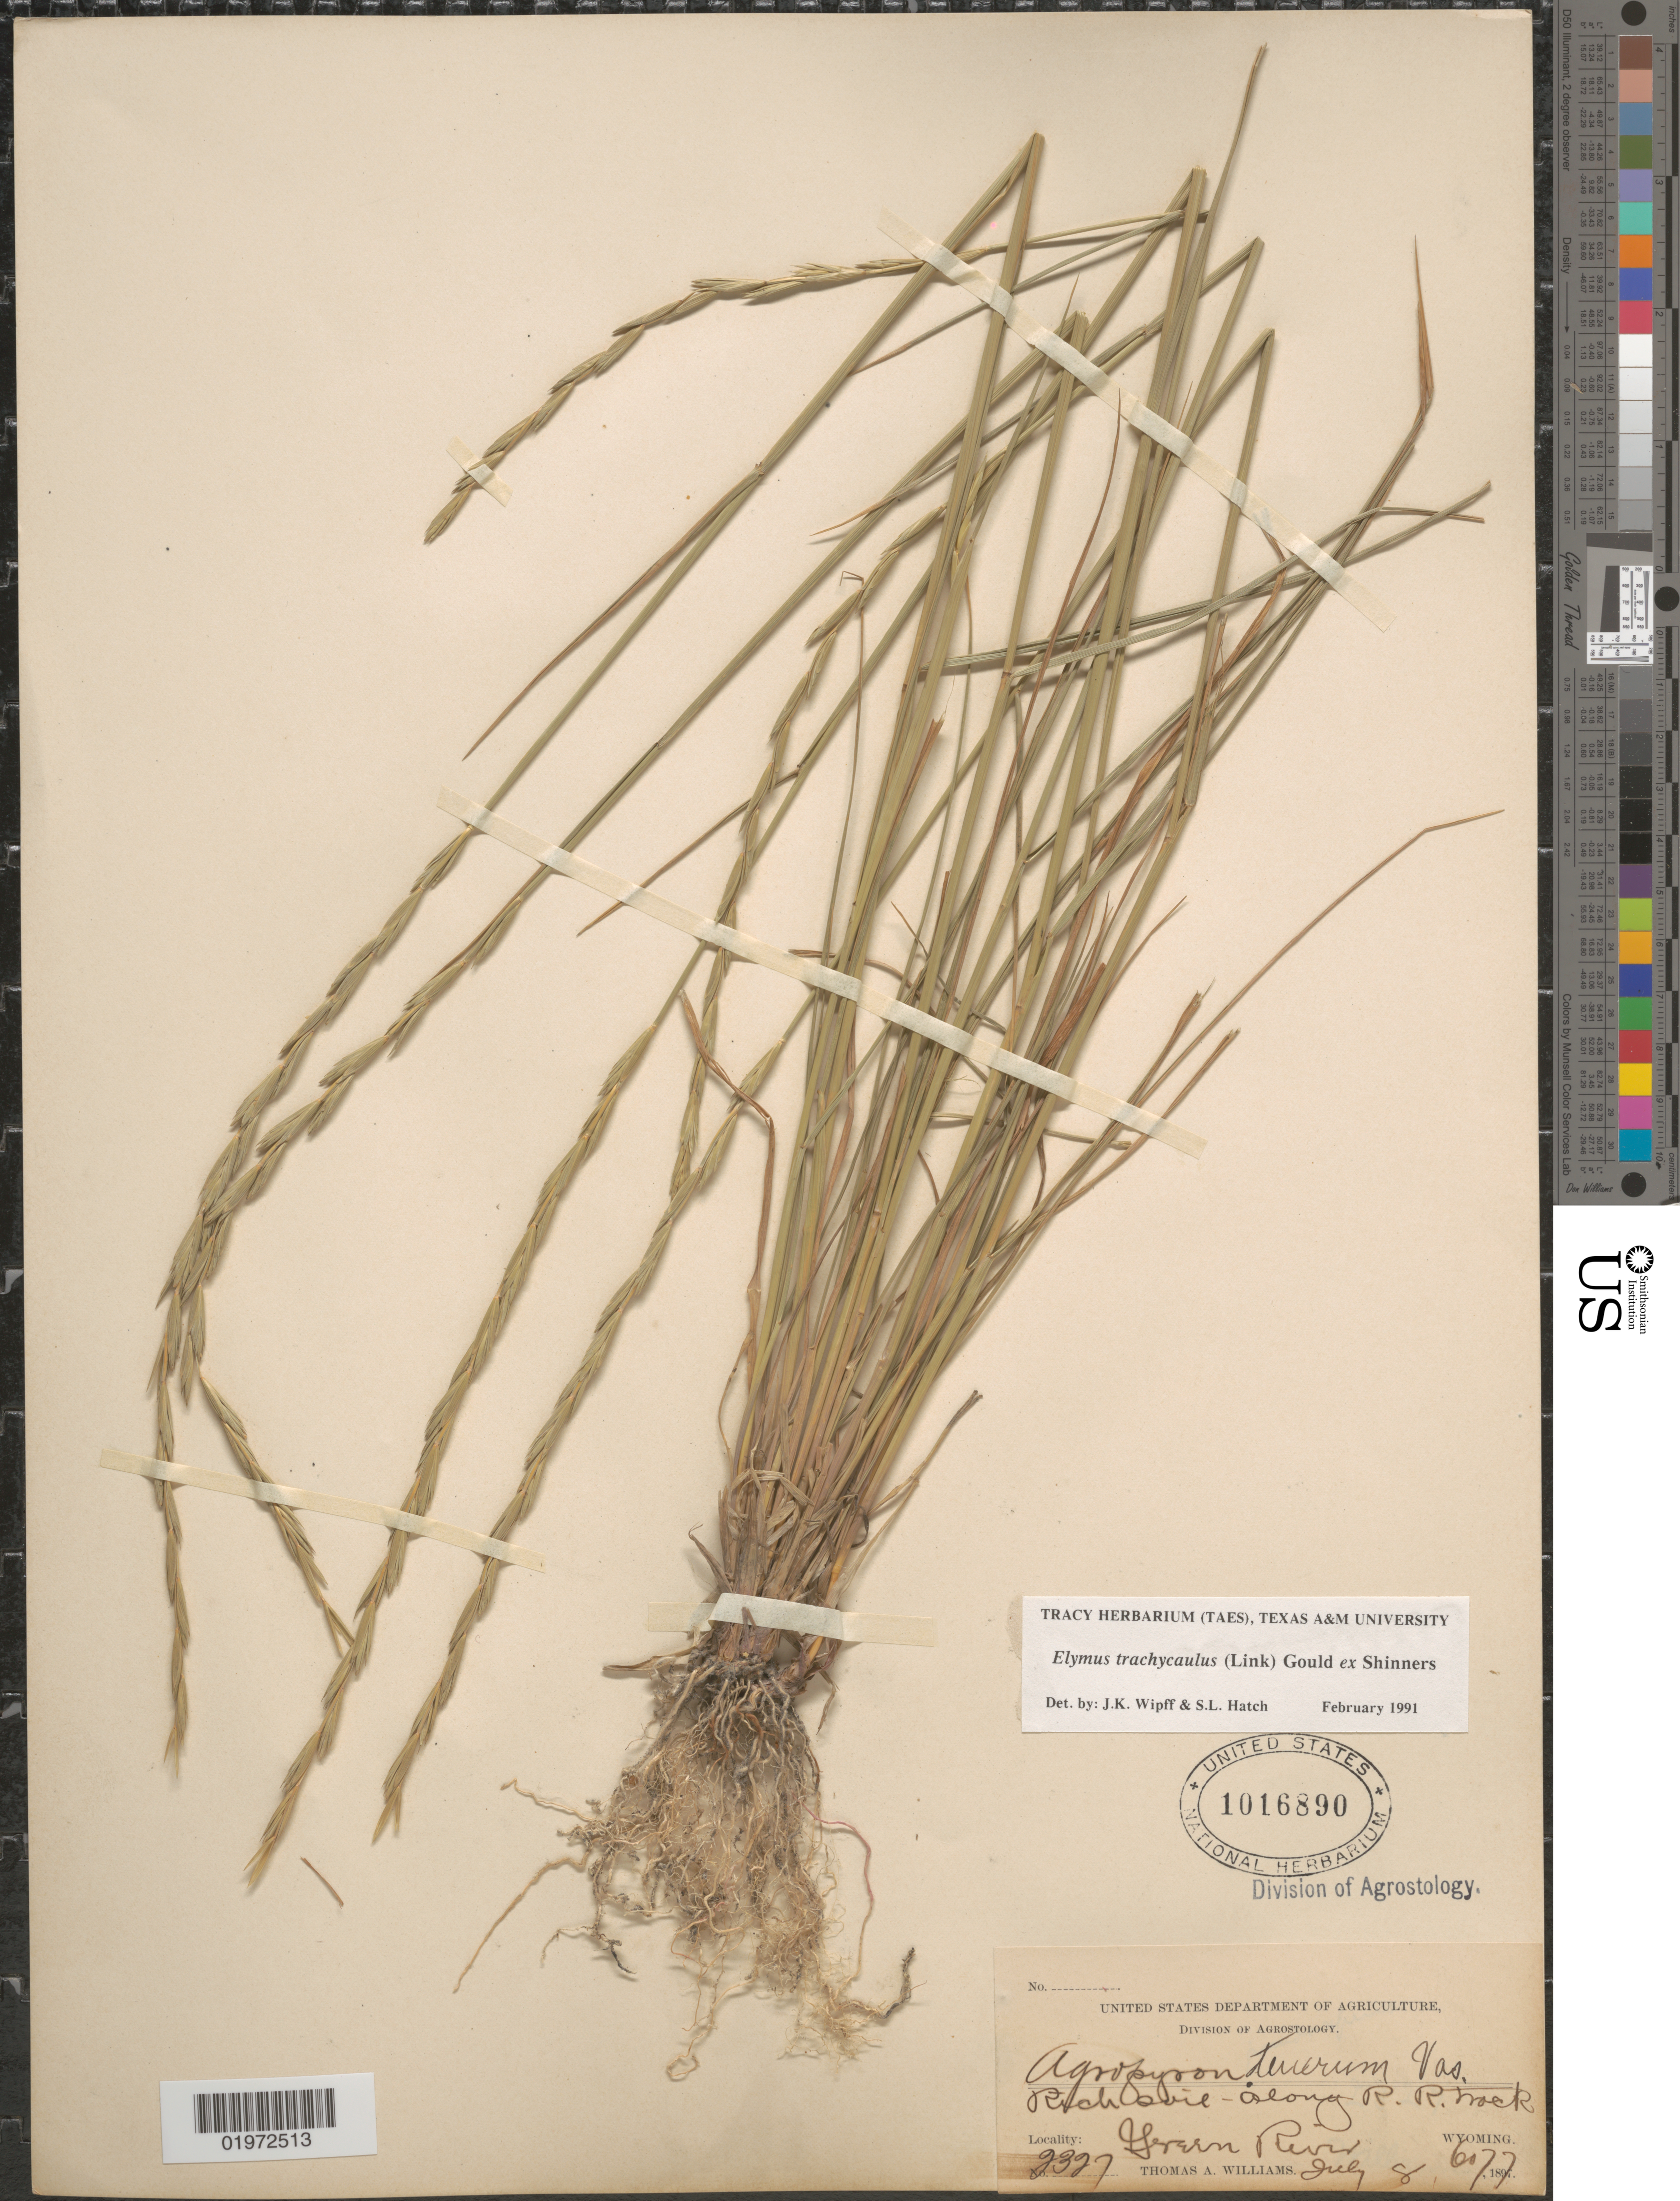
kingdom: Plantae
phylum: Tracheophyta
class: Liliopsida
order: Poales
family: Poaceae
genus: Elymus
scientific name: Elymus trachycaulus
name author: (Link) Gould ex Shinners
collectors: T. A. Williams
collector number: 2327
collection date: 1897-07-08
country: United States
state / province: Wyoming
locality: Rich soil - along R.R. track. Green River.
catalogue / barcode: US 1016890